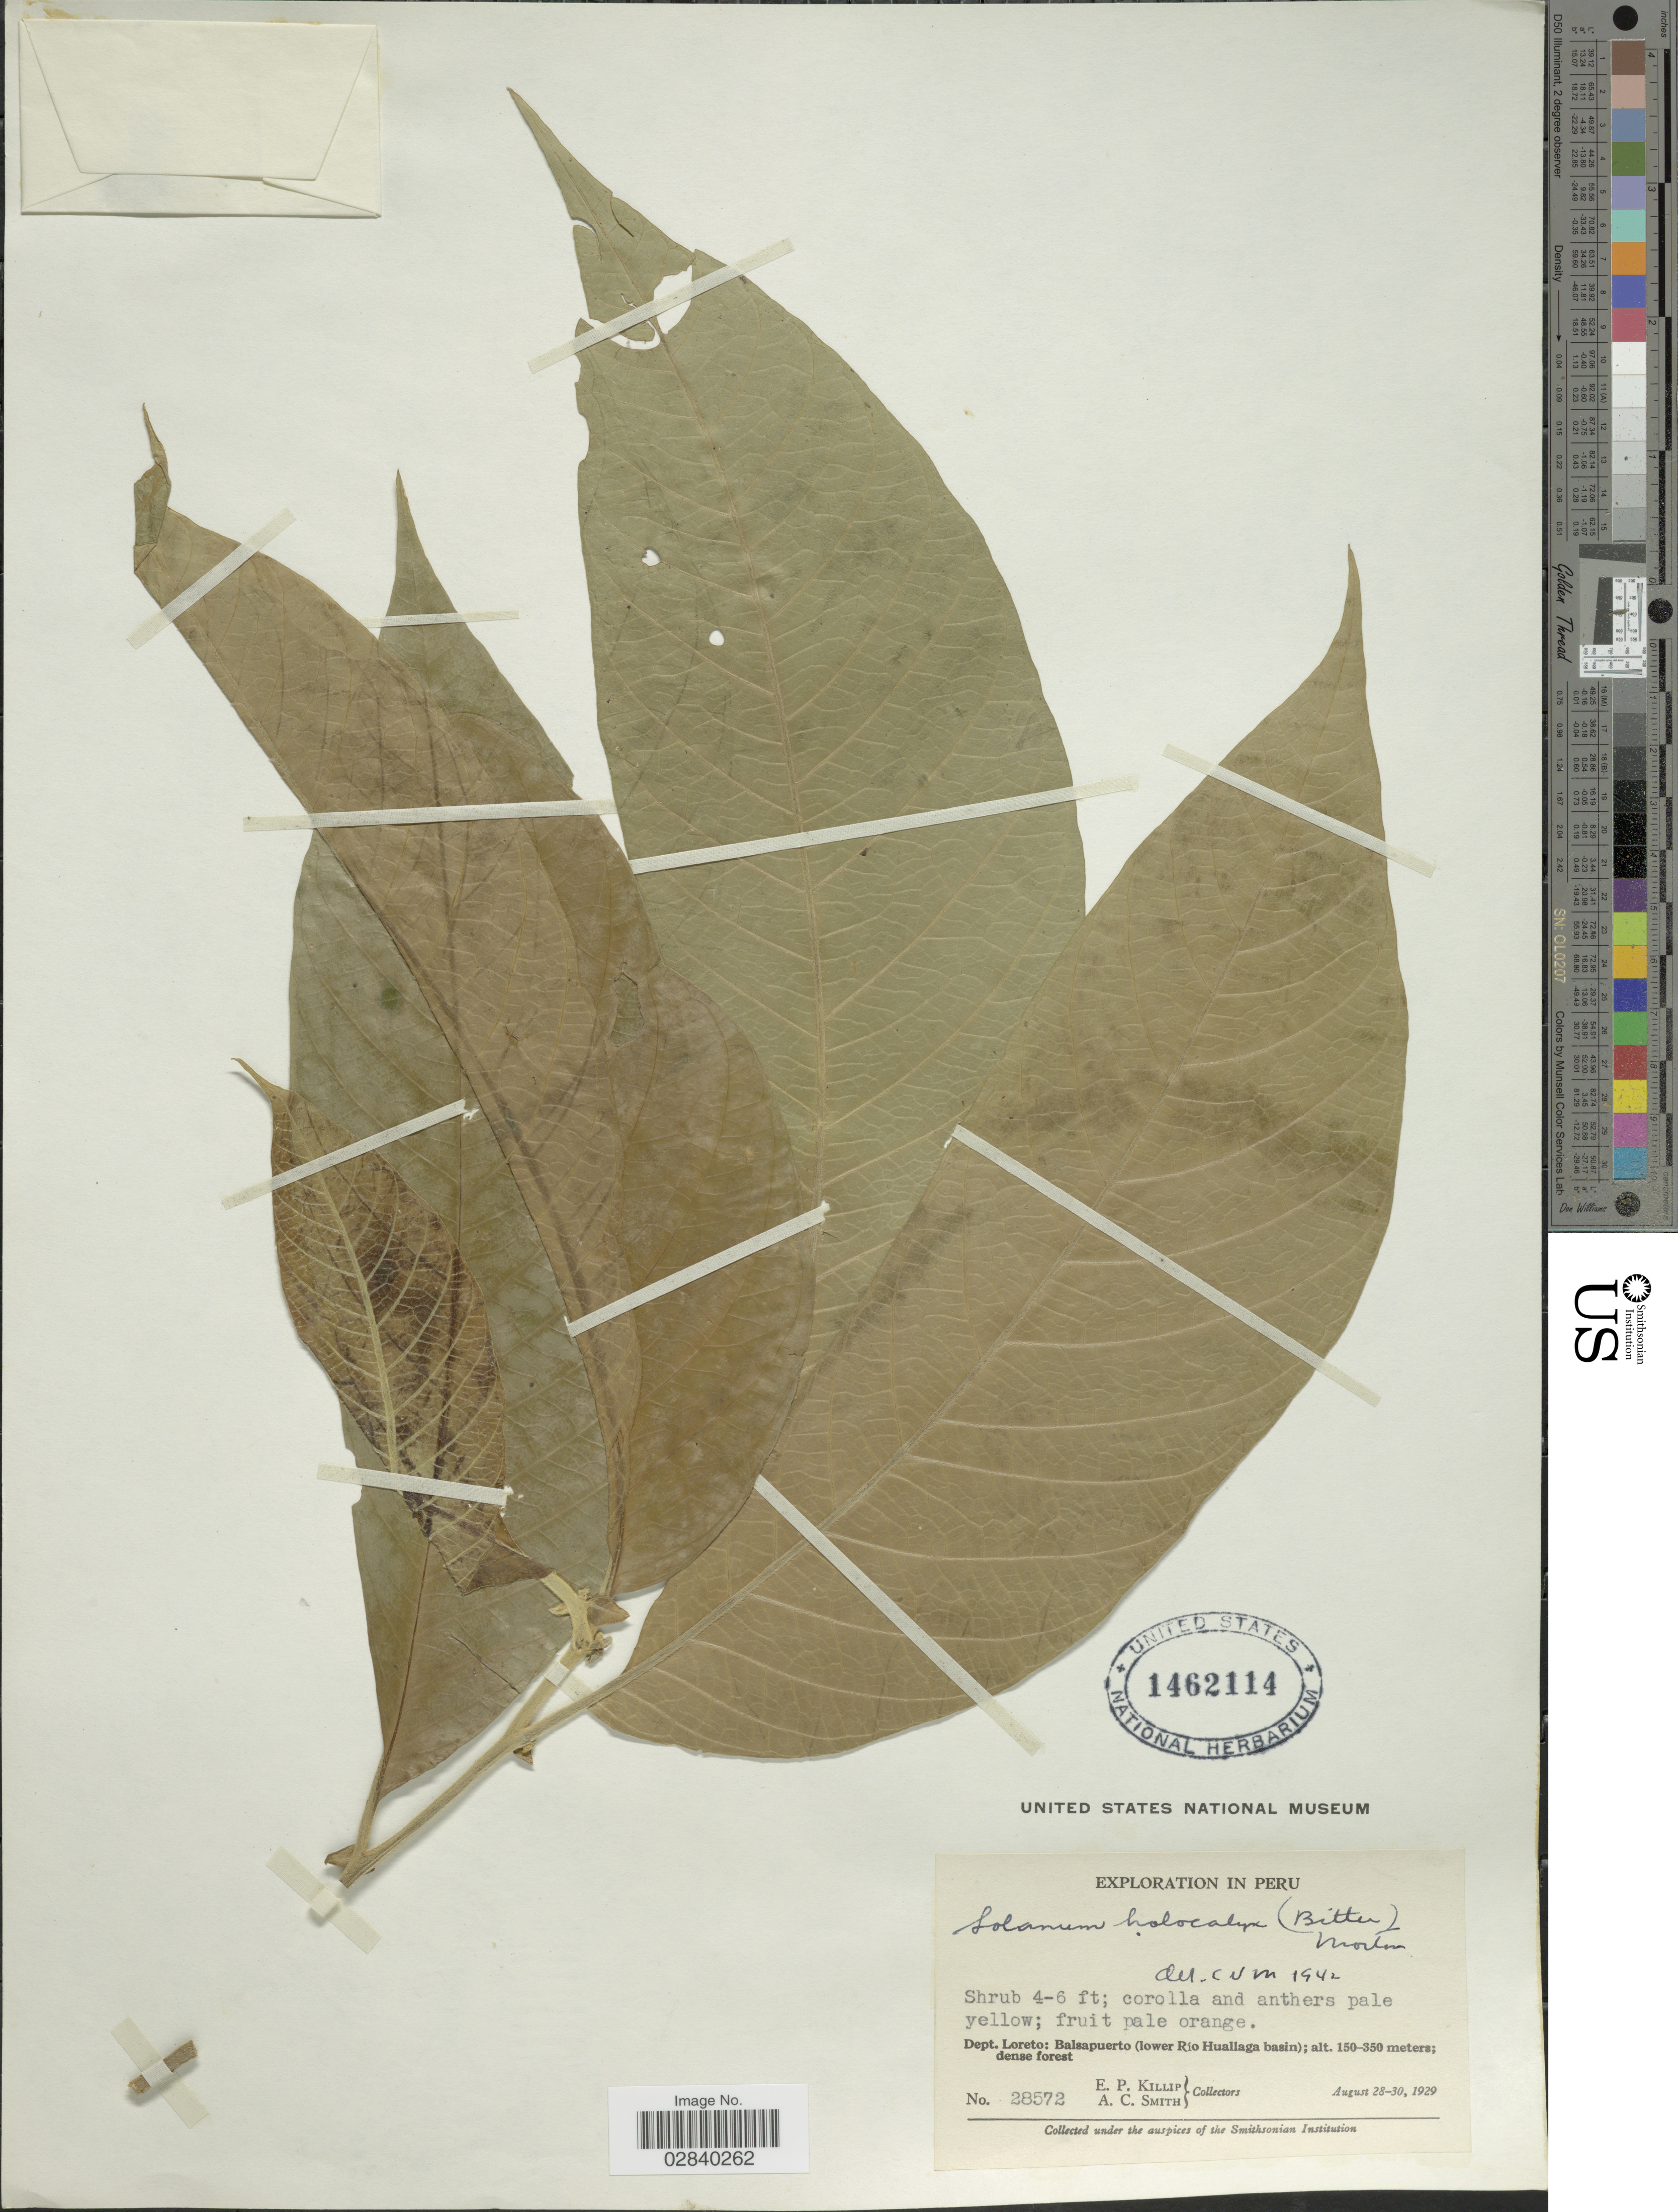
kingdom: Plantae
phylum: Tracheophyta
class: Magnoliopsida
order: Solanales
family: Solanaceae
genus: Lycianthes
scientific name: Lycianthes holocalyx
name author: Bitter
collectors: E. P. Killip & A. C. Smith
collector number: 28572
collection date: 1929-08-28/1929-08-30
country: Peru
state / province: Loreto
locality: Dept. Loreto: Balsapuerto (lower Río Huallaga basin).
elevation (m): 150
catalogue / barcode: US 1462114